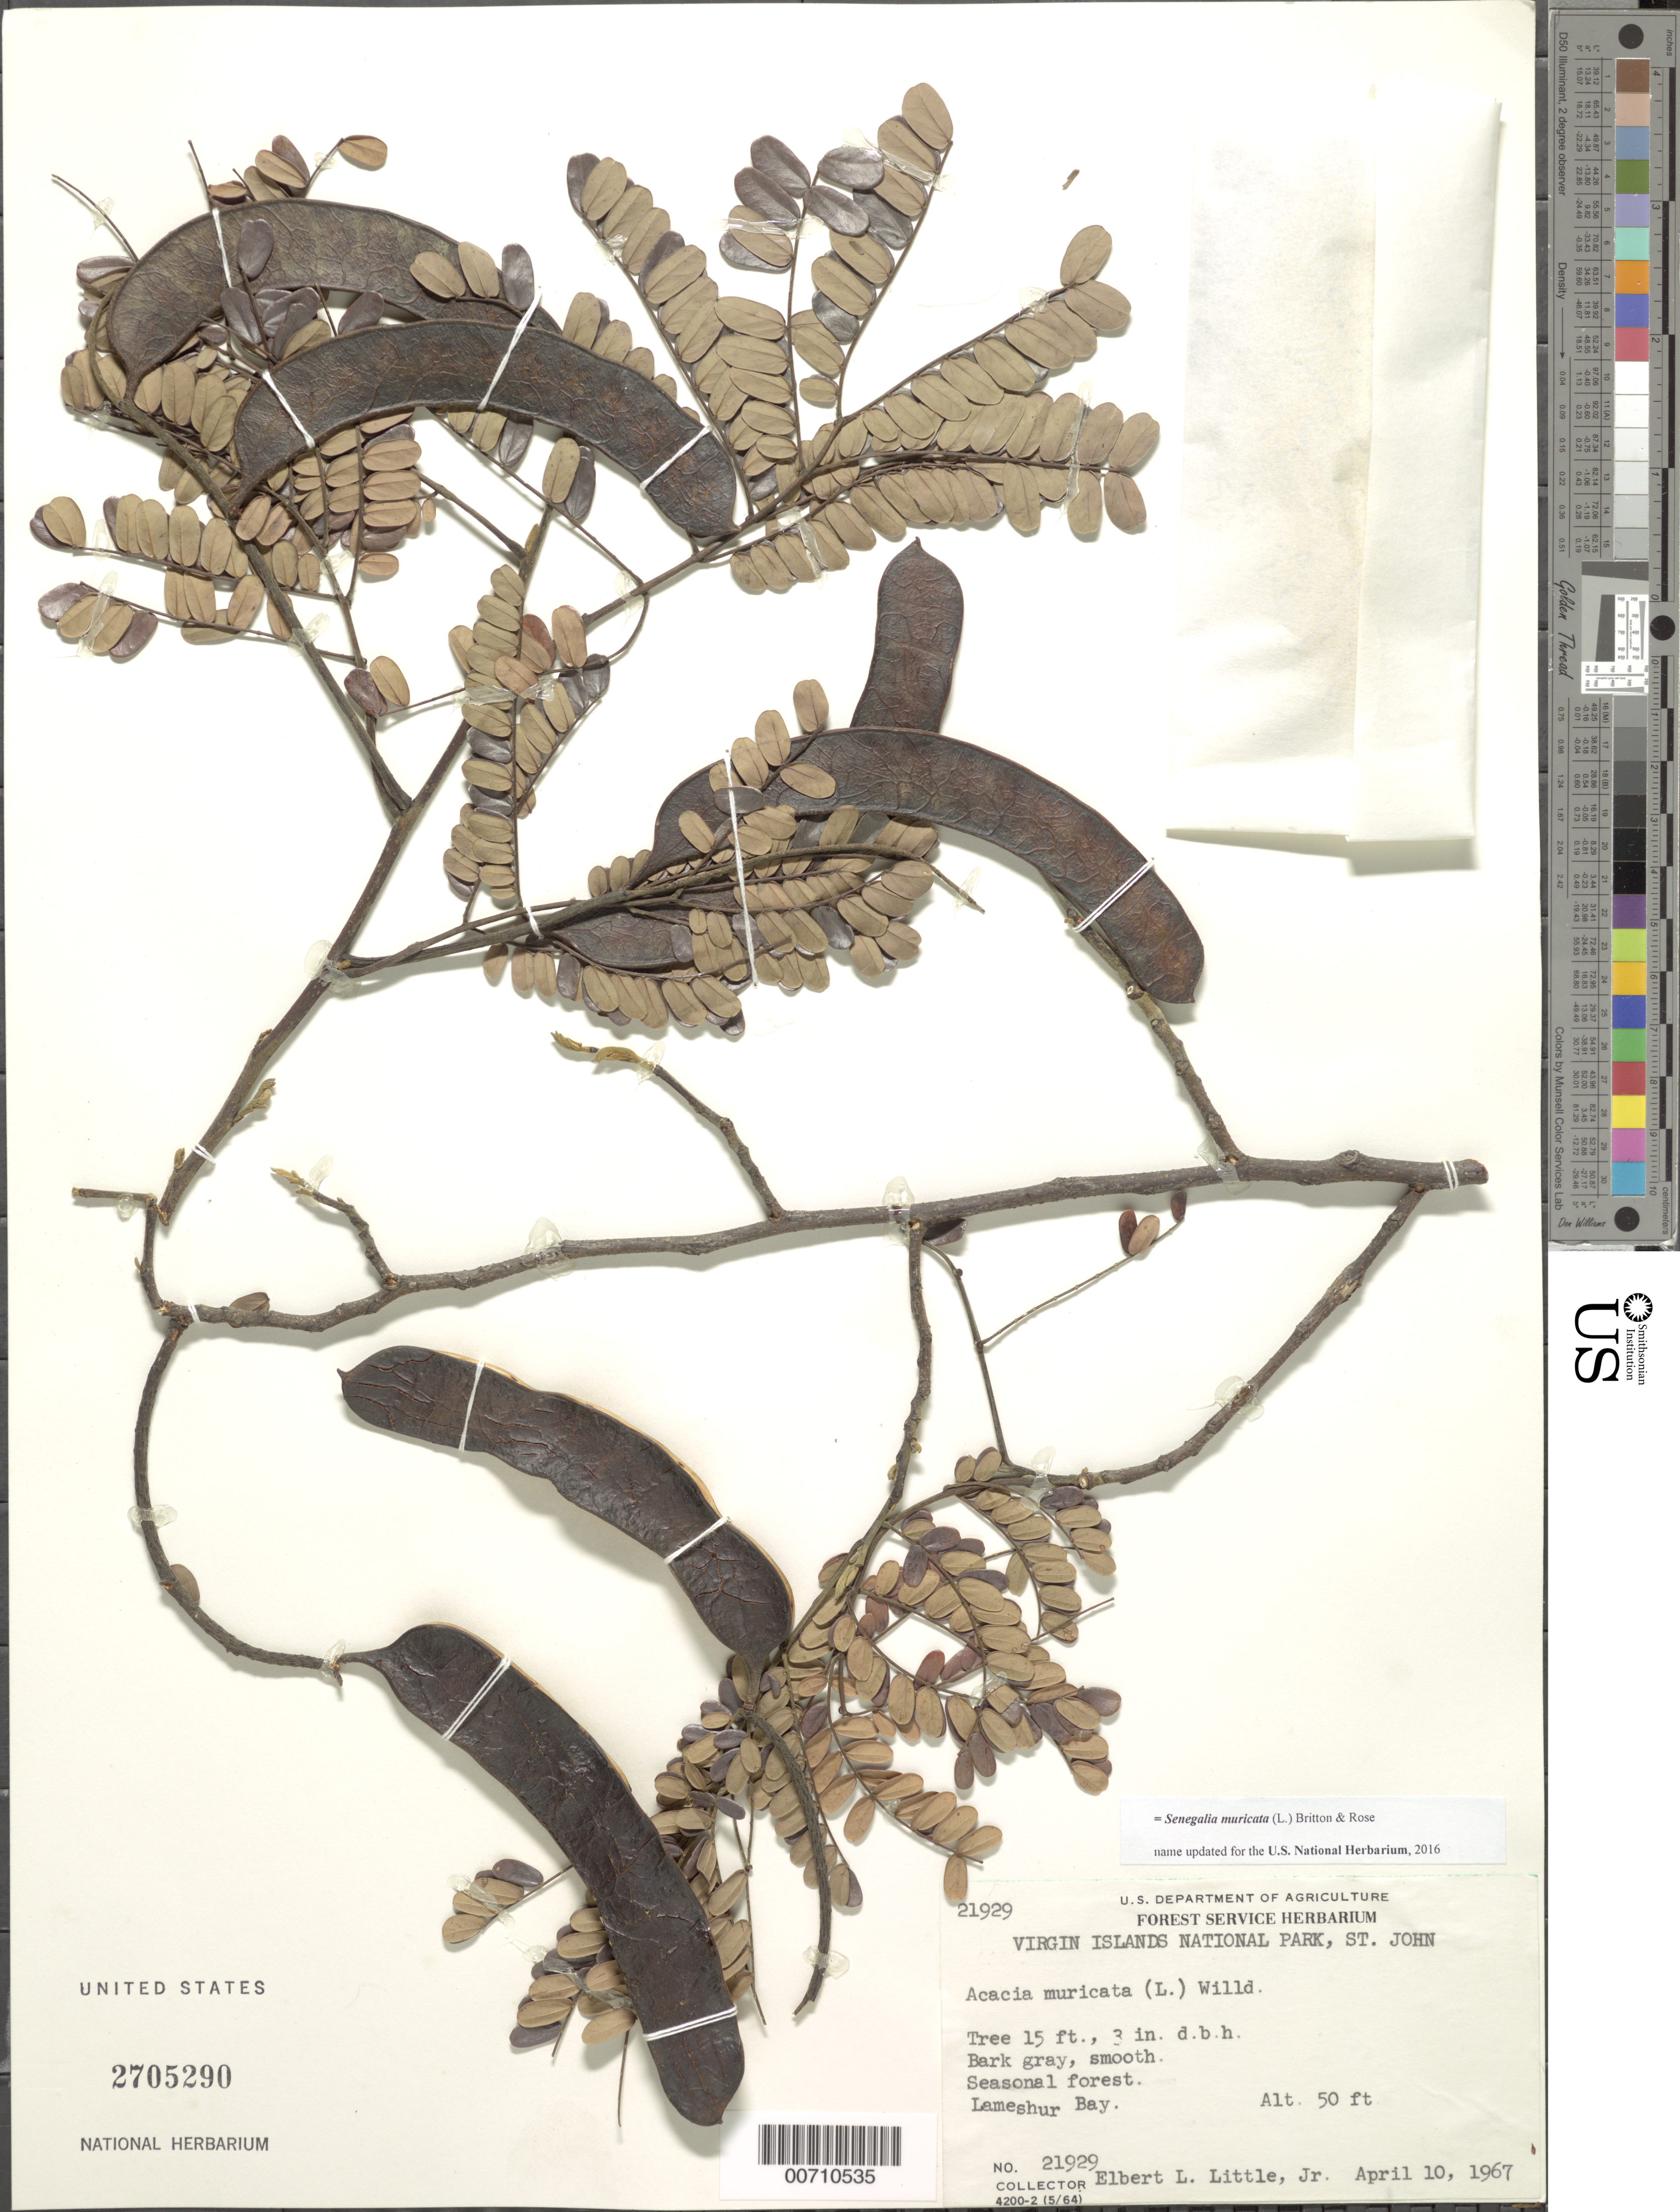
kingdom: Plantae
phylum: Tracheophyta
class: Magnoliopsida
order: Fabales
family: Fabaceae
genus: Parasenegalia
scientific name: Parasenegalia muricata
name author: (L.) Seigler & Ebinger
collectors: E. L. Little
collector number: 21929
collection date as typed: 10 Apr 1967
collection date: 1967-04-10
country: U.S. Virgin Islands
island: St. John Island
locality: Virgin Island Natl. Park, Lameshur Bay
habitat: Seasonal forest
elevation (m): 15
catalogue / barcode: US 2705290